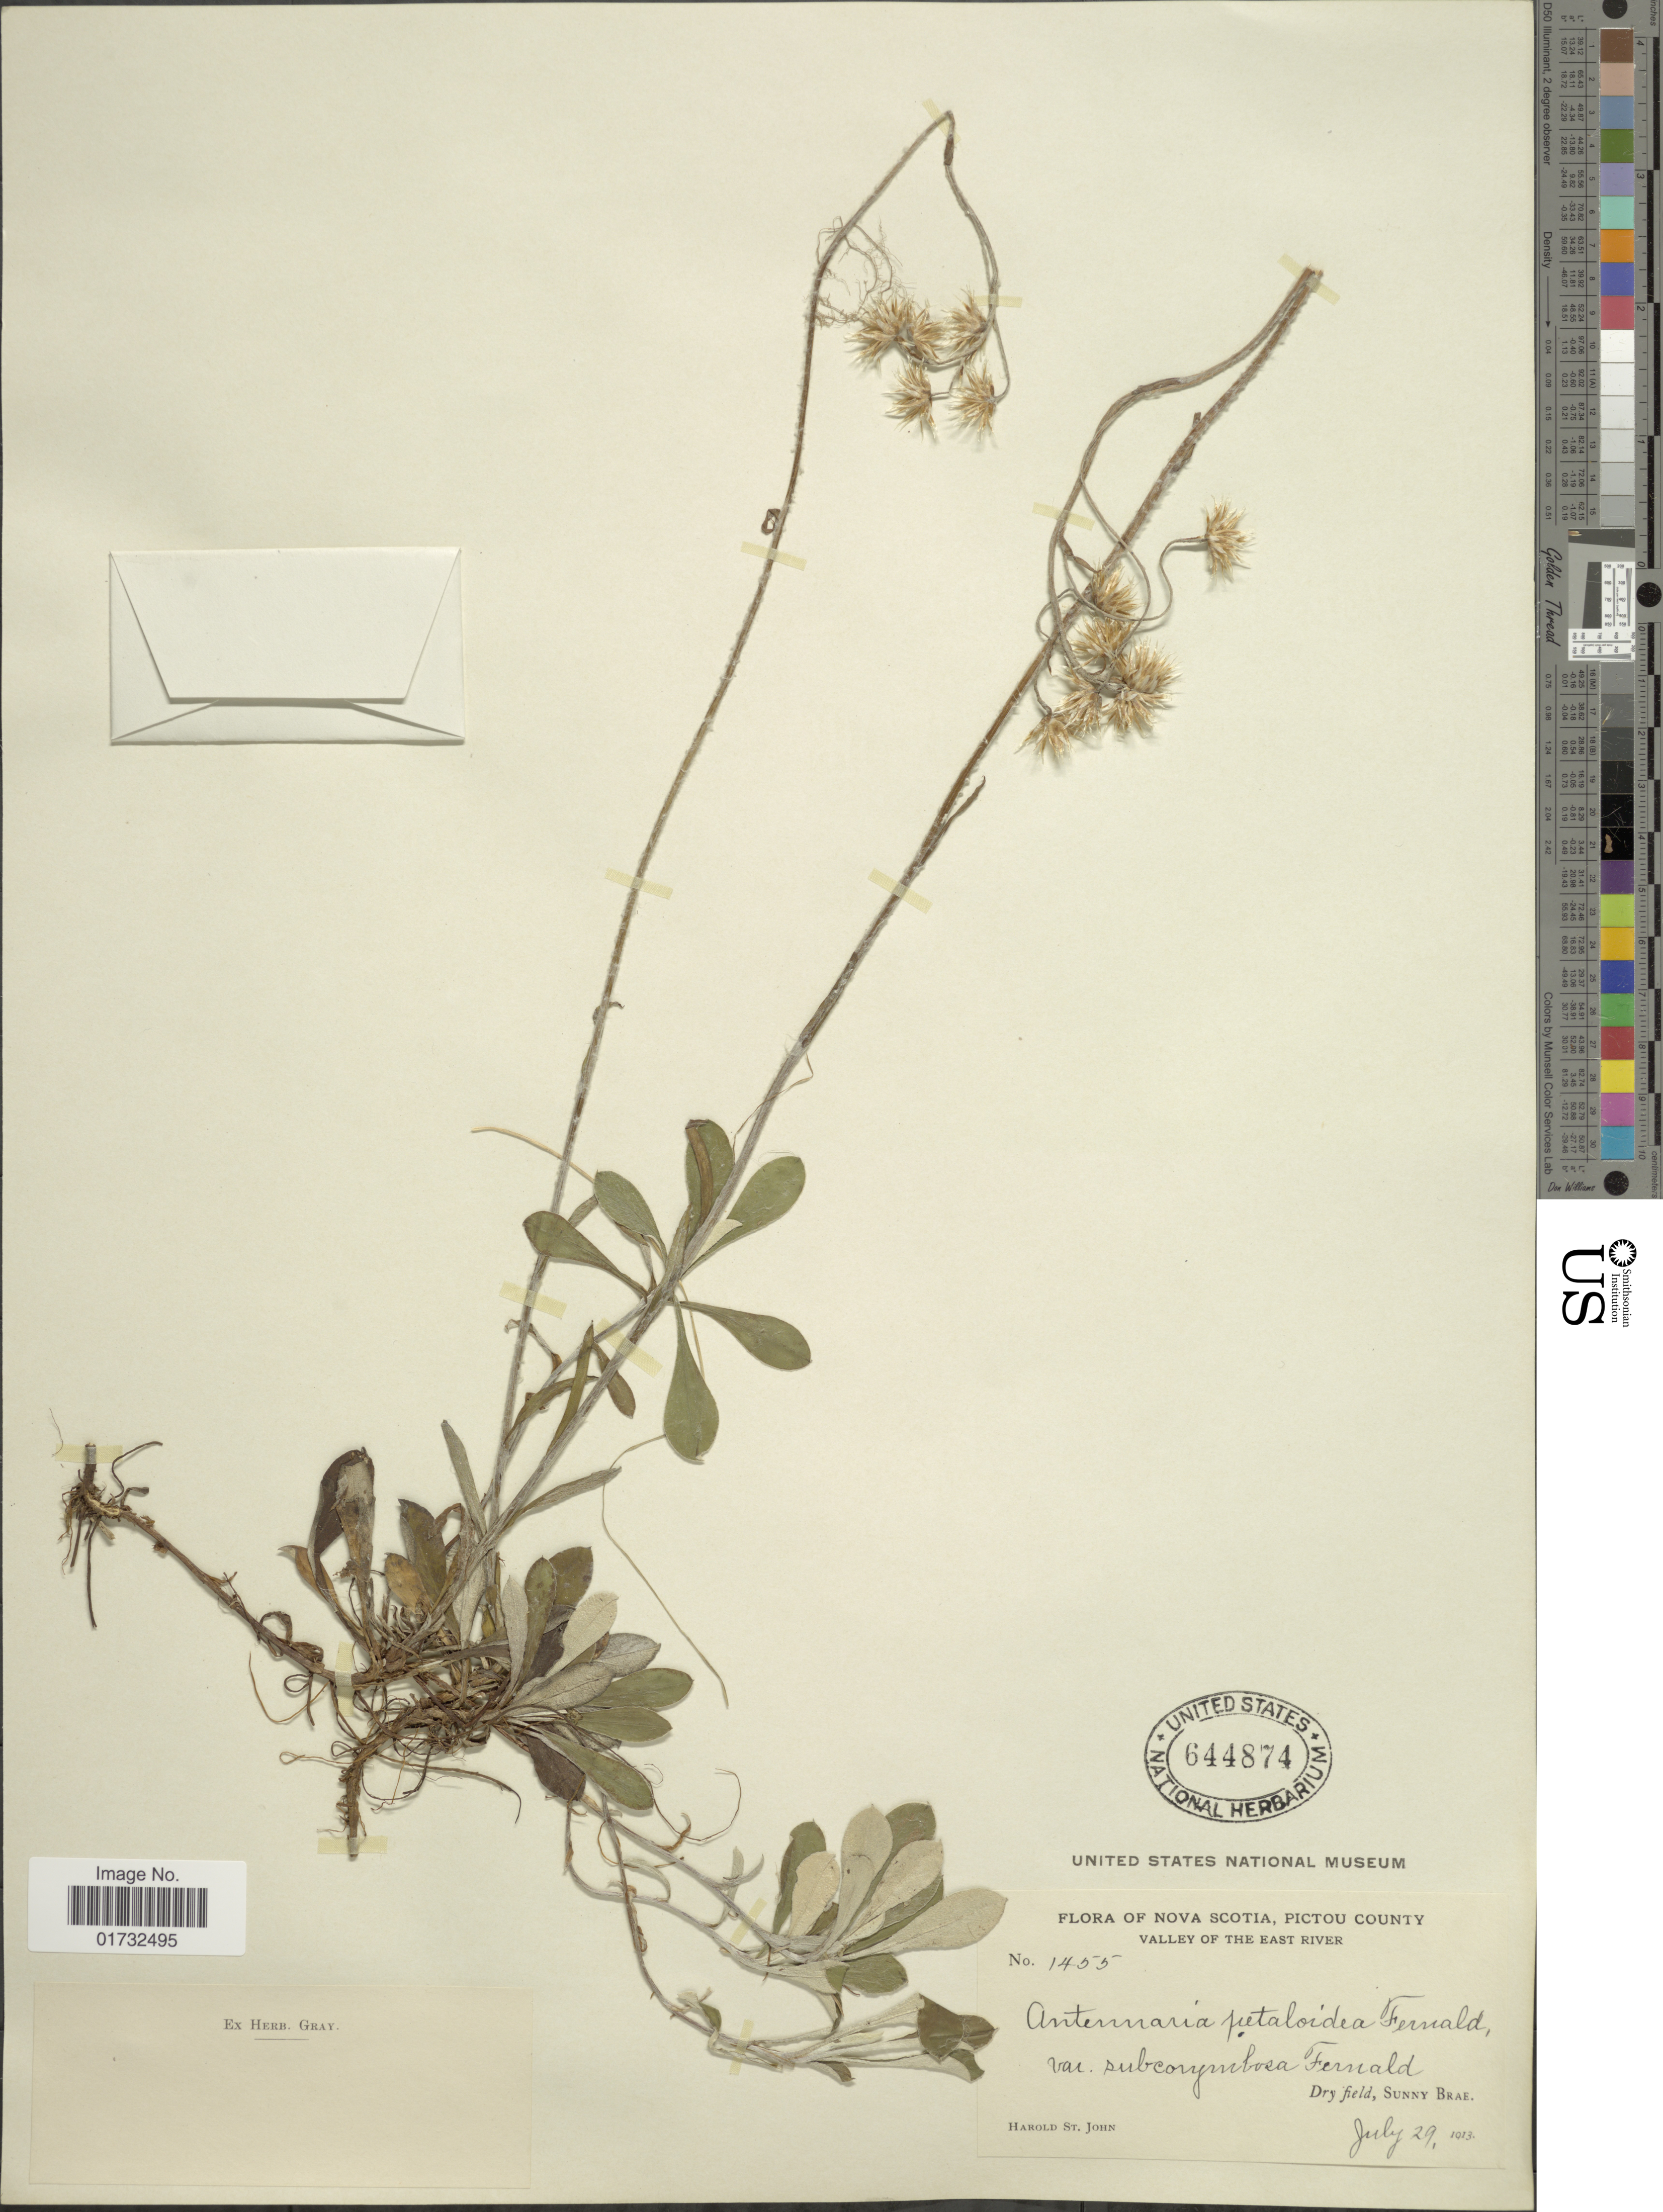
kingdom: Plantae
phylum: Tracheophyta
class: Magnoliopsida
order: Asterales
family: Asteraceae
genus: Antennaria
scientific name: Antennaria petaloidea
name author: (Fernald) Fernald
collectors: H. St. John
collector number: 1455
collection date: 1913-07-29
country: Canada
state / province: Nova Scotia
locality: Pictou County. Valley of the East River. Sunny Brae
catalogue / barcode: US 644874